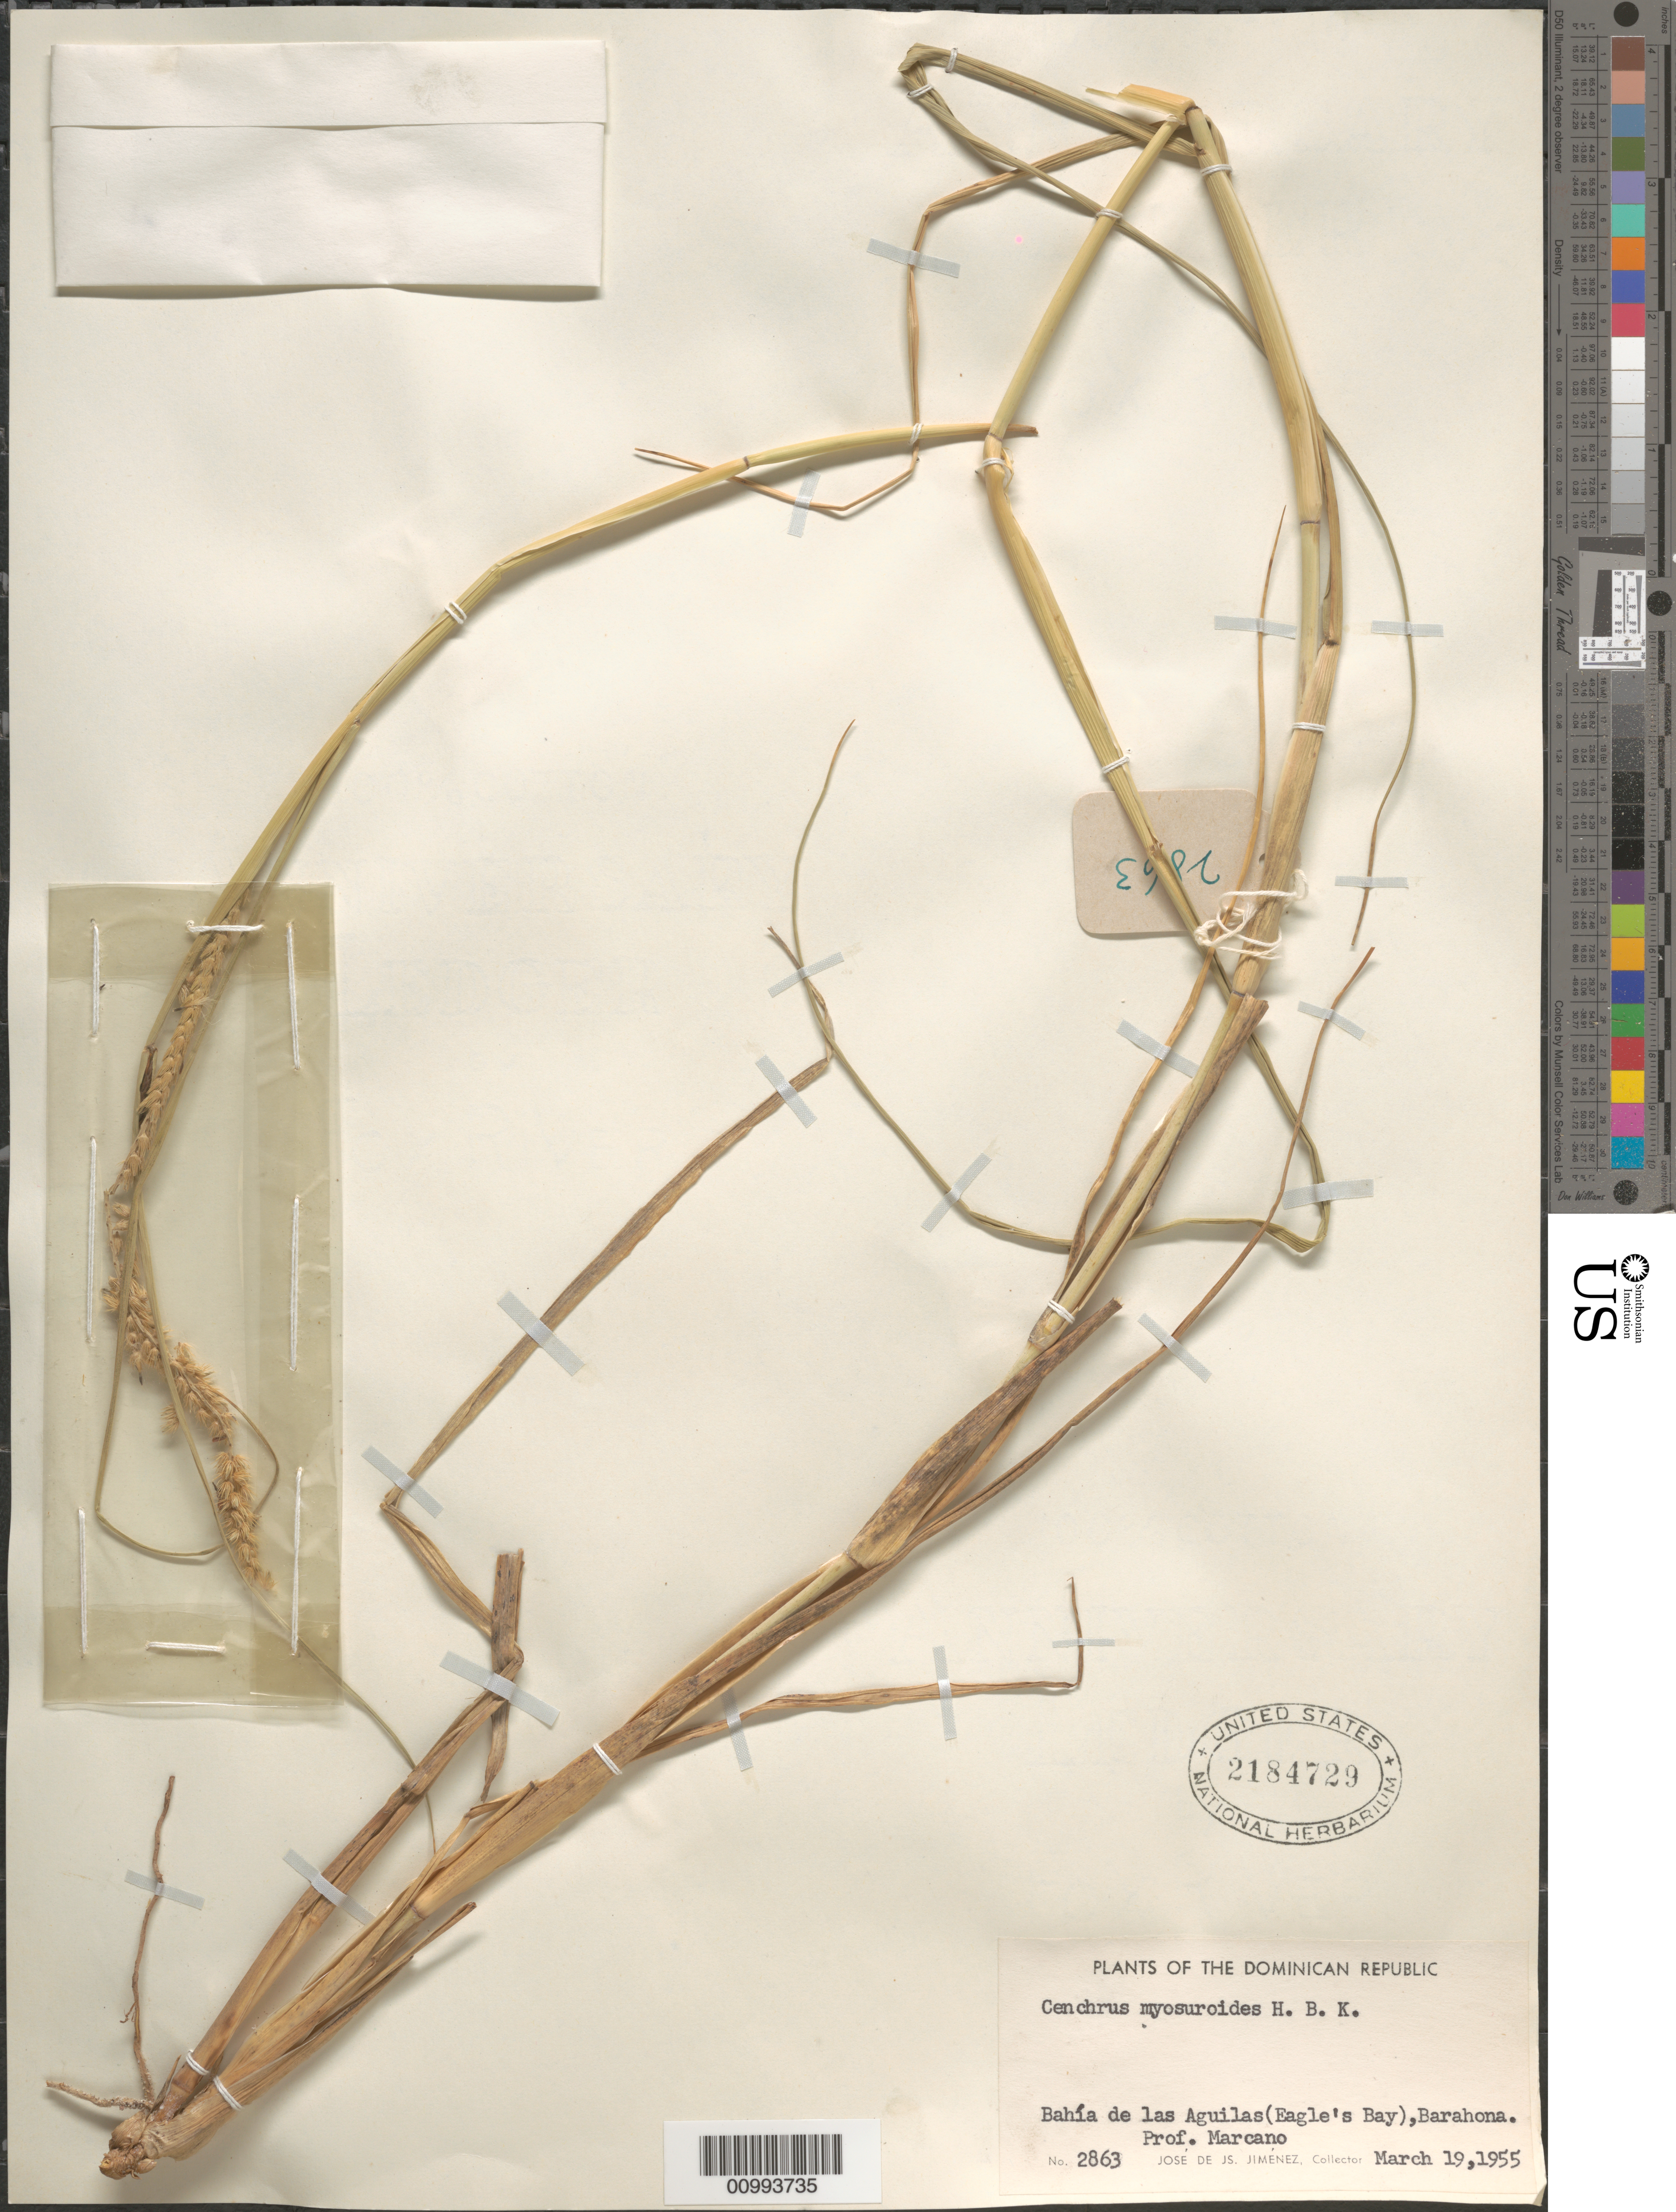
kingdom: Plantae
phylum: Tracheophyta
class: Liliopsida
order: Poales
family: Poaceae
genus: Cenchrus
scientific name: Cenchrus myosuroides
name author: Kunth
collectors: J. J. Jiménez Almonte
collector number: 2863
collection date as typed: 19 Mar 1955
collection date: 1955-03-19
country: Dominican Republic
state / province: Barahona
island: Hispaniola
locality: Bahia de las Aguilas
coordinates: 0 N, 0 E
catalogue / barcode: US 2184729